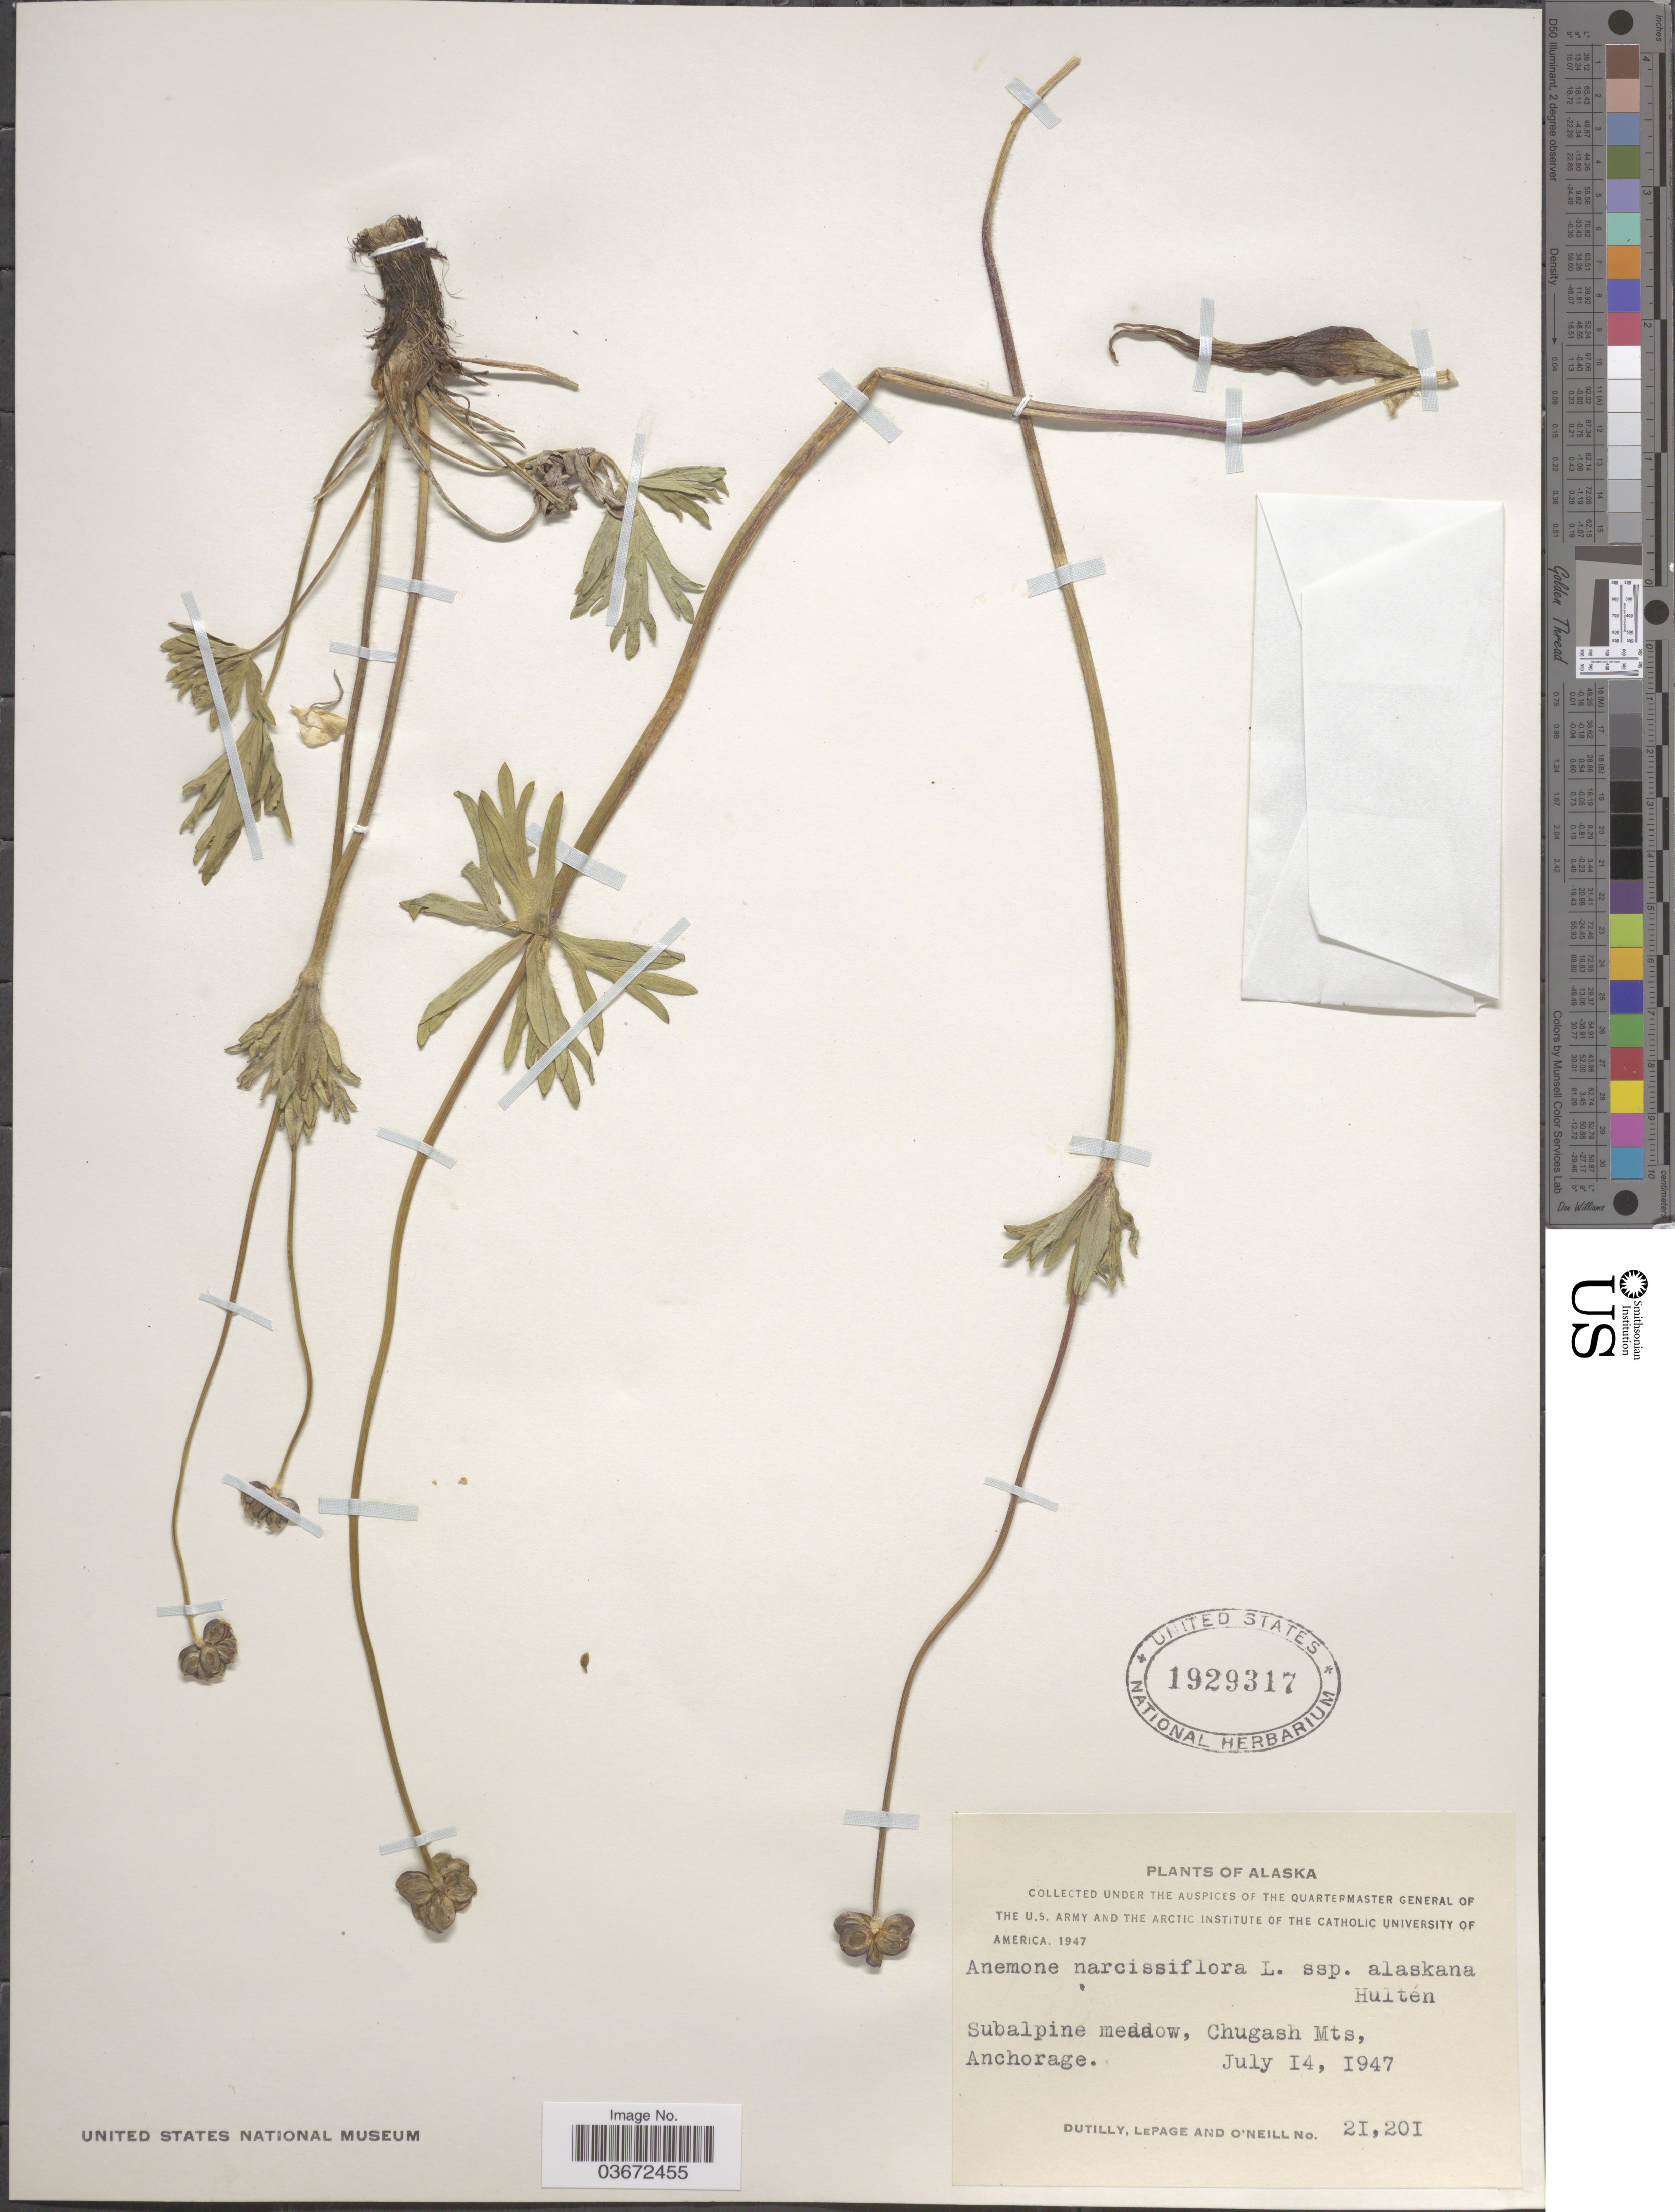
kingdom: Plantae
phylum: Tracheophyta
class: Magnoliopsida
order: Ranunculales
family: Ranunculaceae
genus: Anemone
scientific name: Anemone narcissiflora var. alaskana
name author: (Hultén) B. Boivin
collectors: -. Dutilly, -. LePage & -. O'Neill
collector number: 21201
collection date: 1947-07-14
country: United States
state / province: Alaska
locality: Chugash Mts. Anchorage.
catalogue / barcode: US 1929317